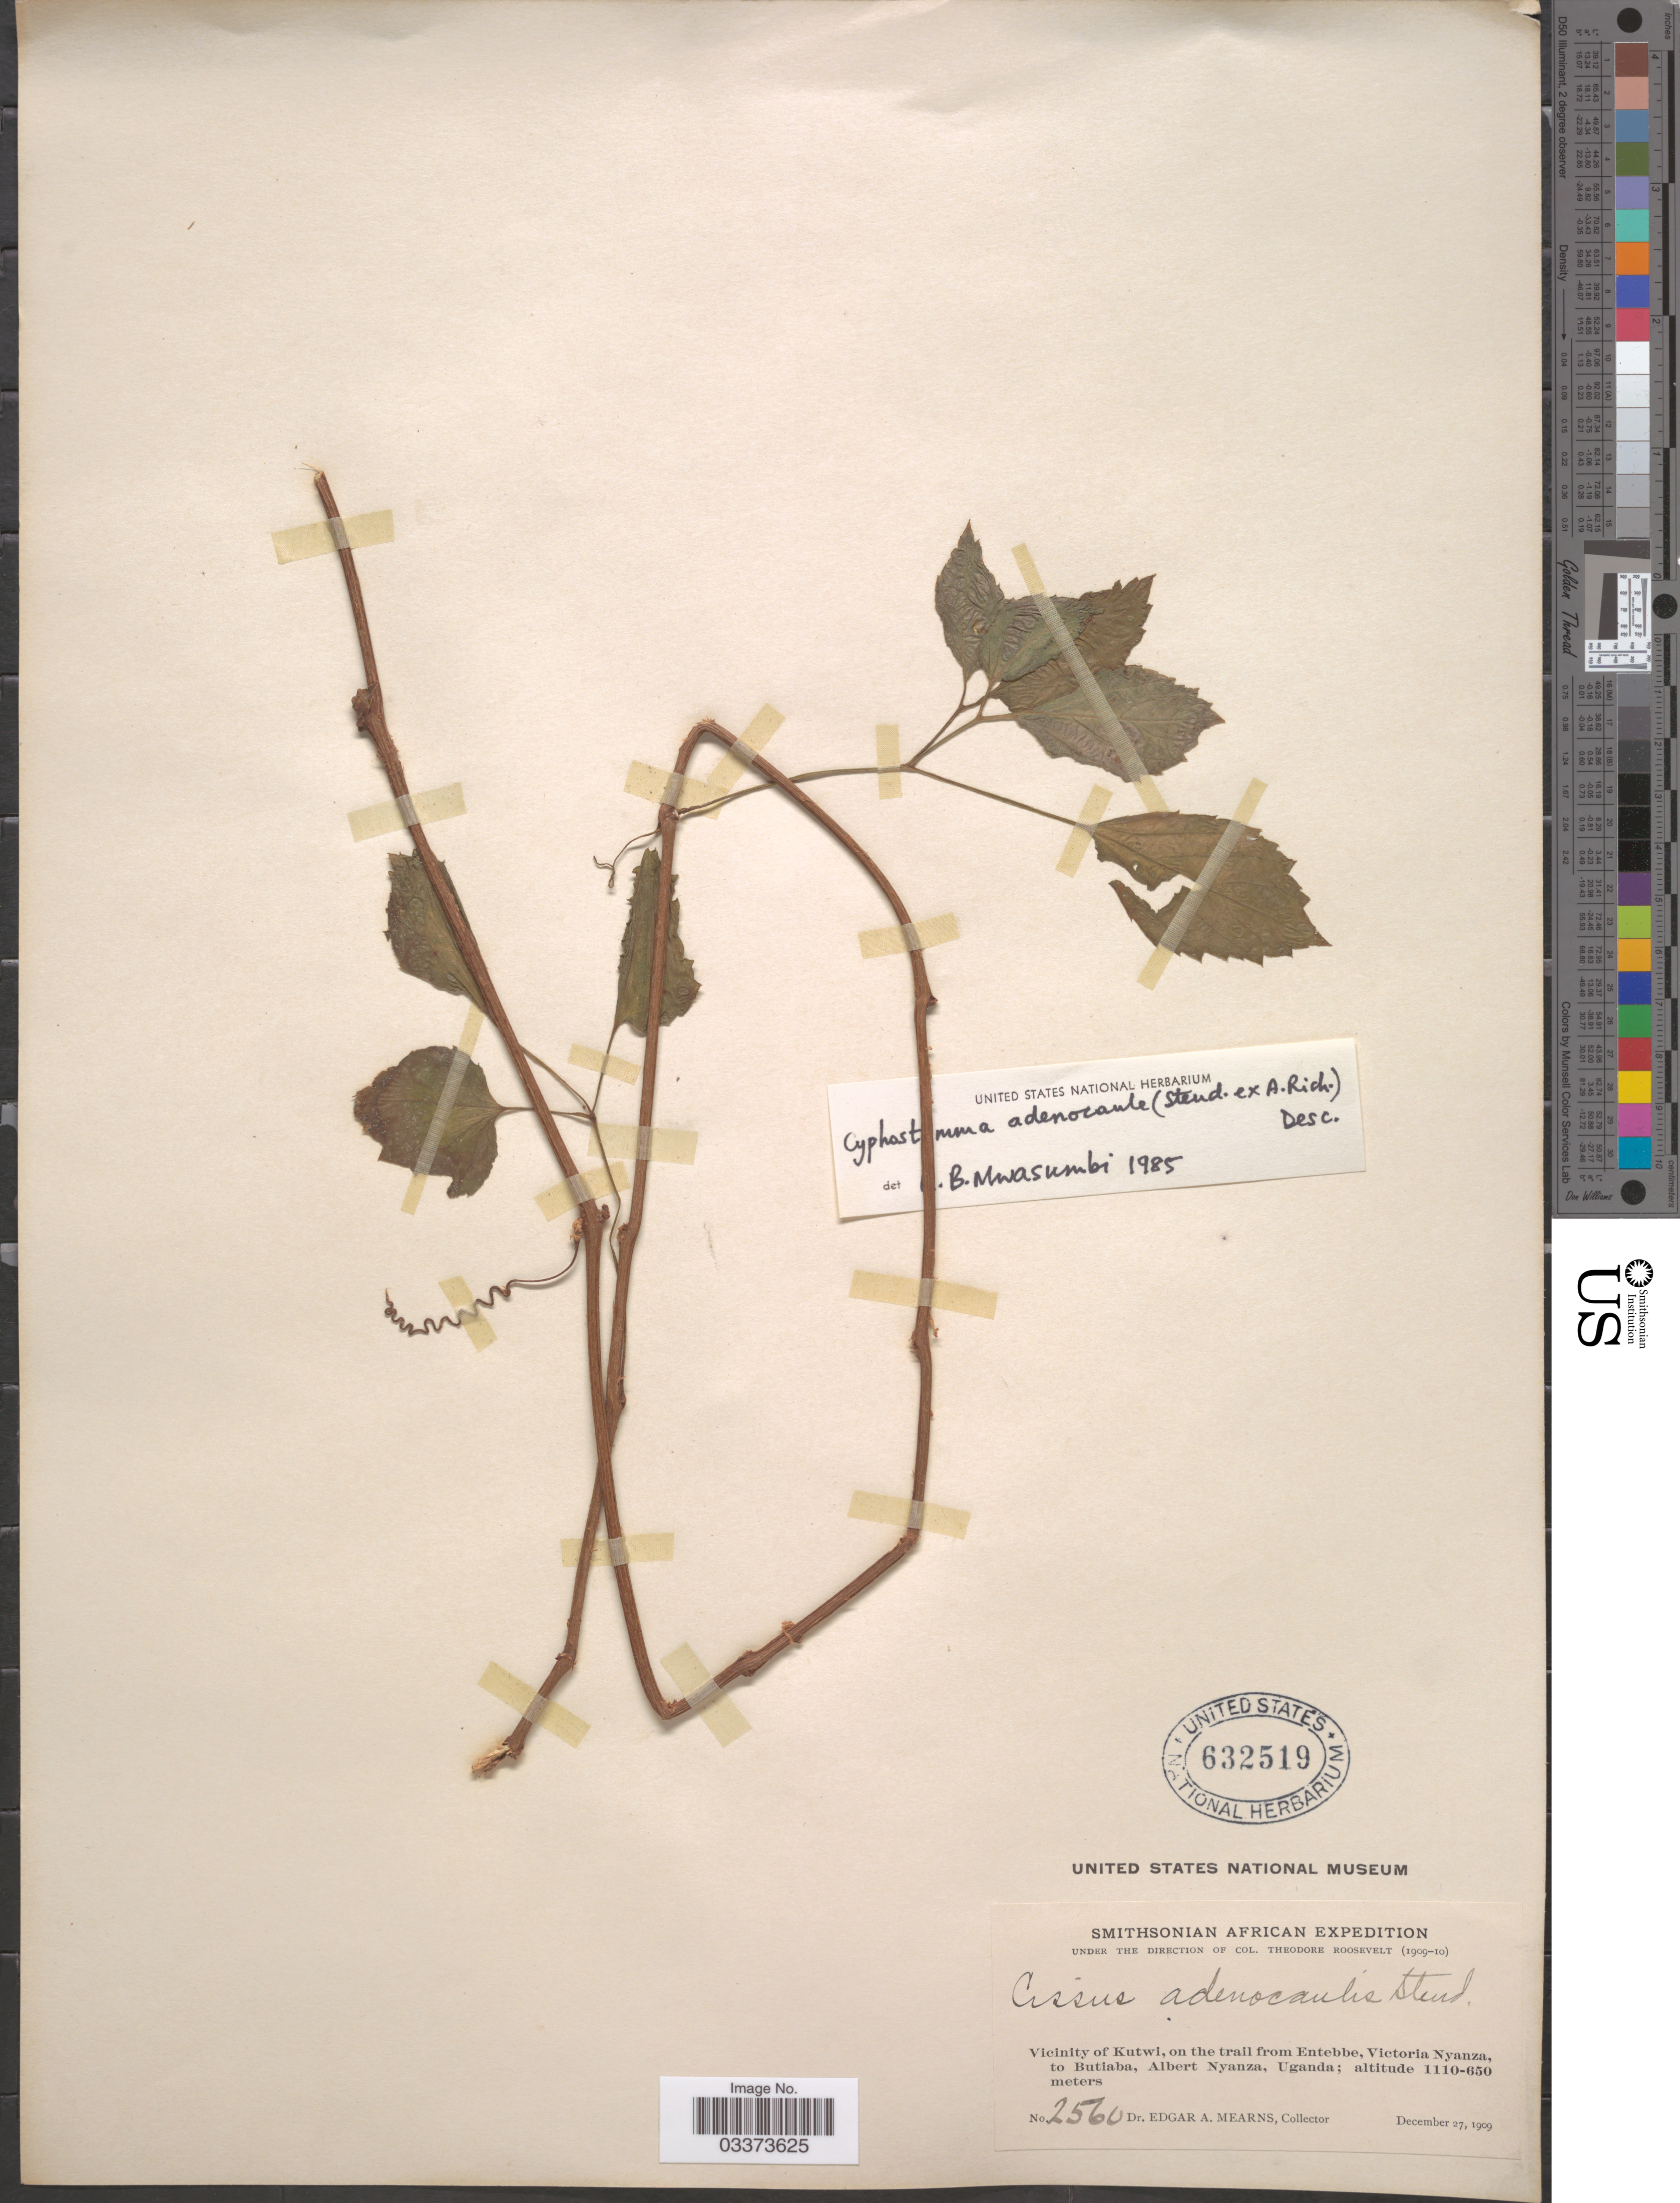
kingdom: Plantae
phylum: Tracheophyta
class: Magnoliopsida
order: Vitales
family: Vitaceae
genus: Cyphostemma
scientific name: Cyphostemma adenocaule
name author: (Steud. ex A. Rich.) Desc. ex Wild & R.B. Drumm.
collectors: E. A. Mearns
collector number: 2560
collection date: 1909-12-27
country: Uganda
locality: Vicinity of Eajuia, on the trail from Entebbe, Victoria Nyanza, to Butiaba, Albert Nyanza.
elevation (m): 650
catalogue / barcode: US 632519